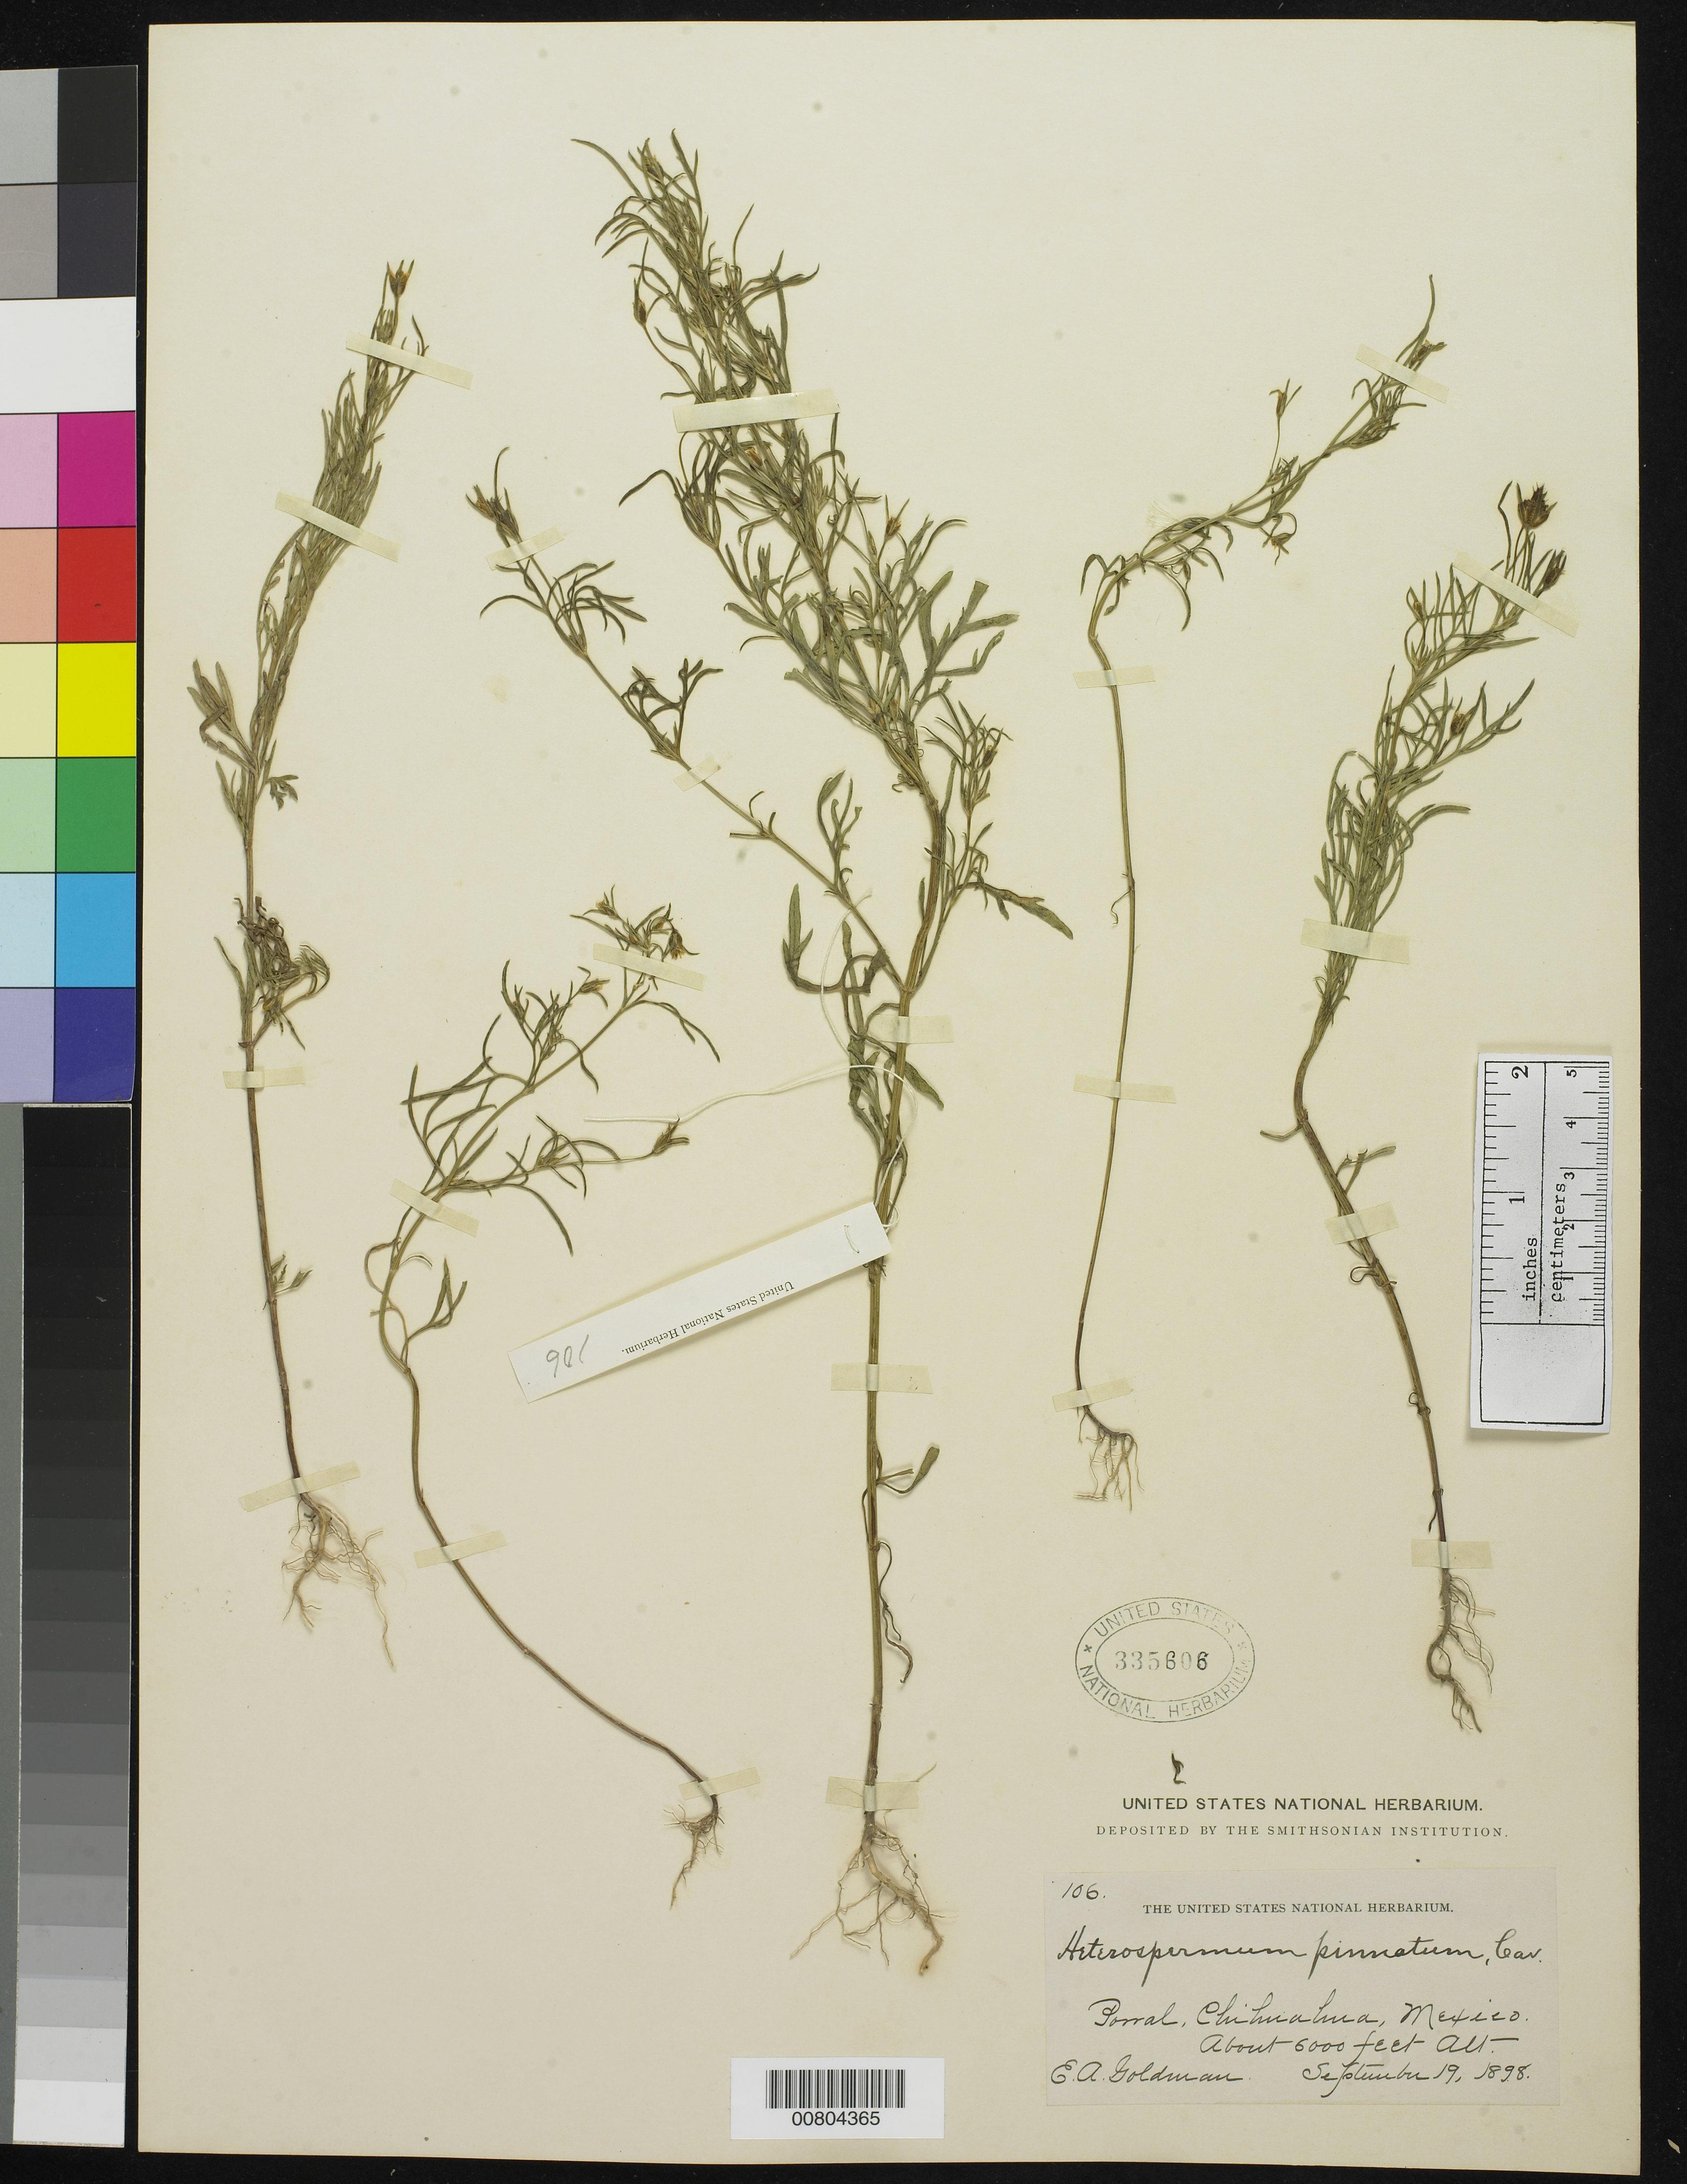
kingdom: Plantae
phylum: Tracheophyta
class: Magnoliopsida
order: Asterales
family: Asteraceae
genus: Heterosperma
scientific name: Heterosperma pinnatum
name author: Cav.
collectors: E. A. Goldman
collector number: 106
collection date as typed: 19 Sep 1898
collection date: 1898-09-19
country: Mexico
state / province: Chihuahua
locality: Parral, Chihuahua.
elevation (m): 1829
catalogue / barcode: US 335606